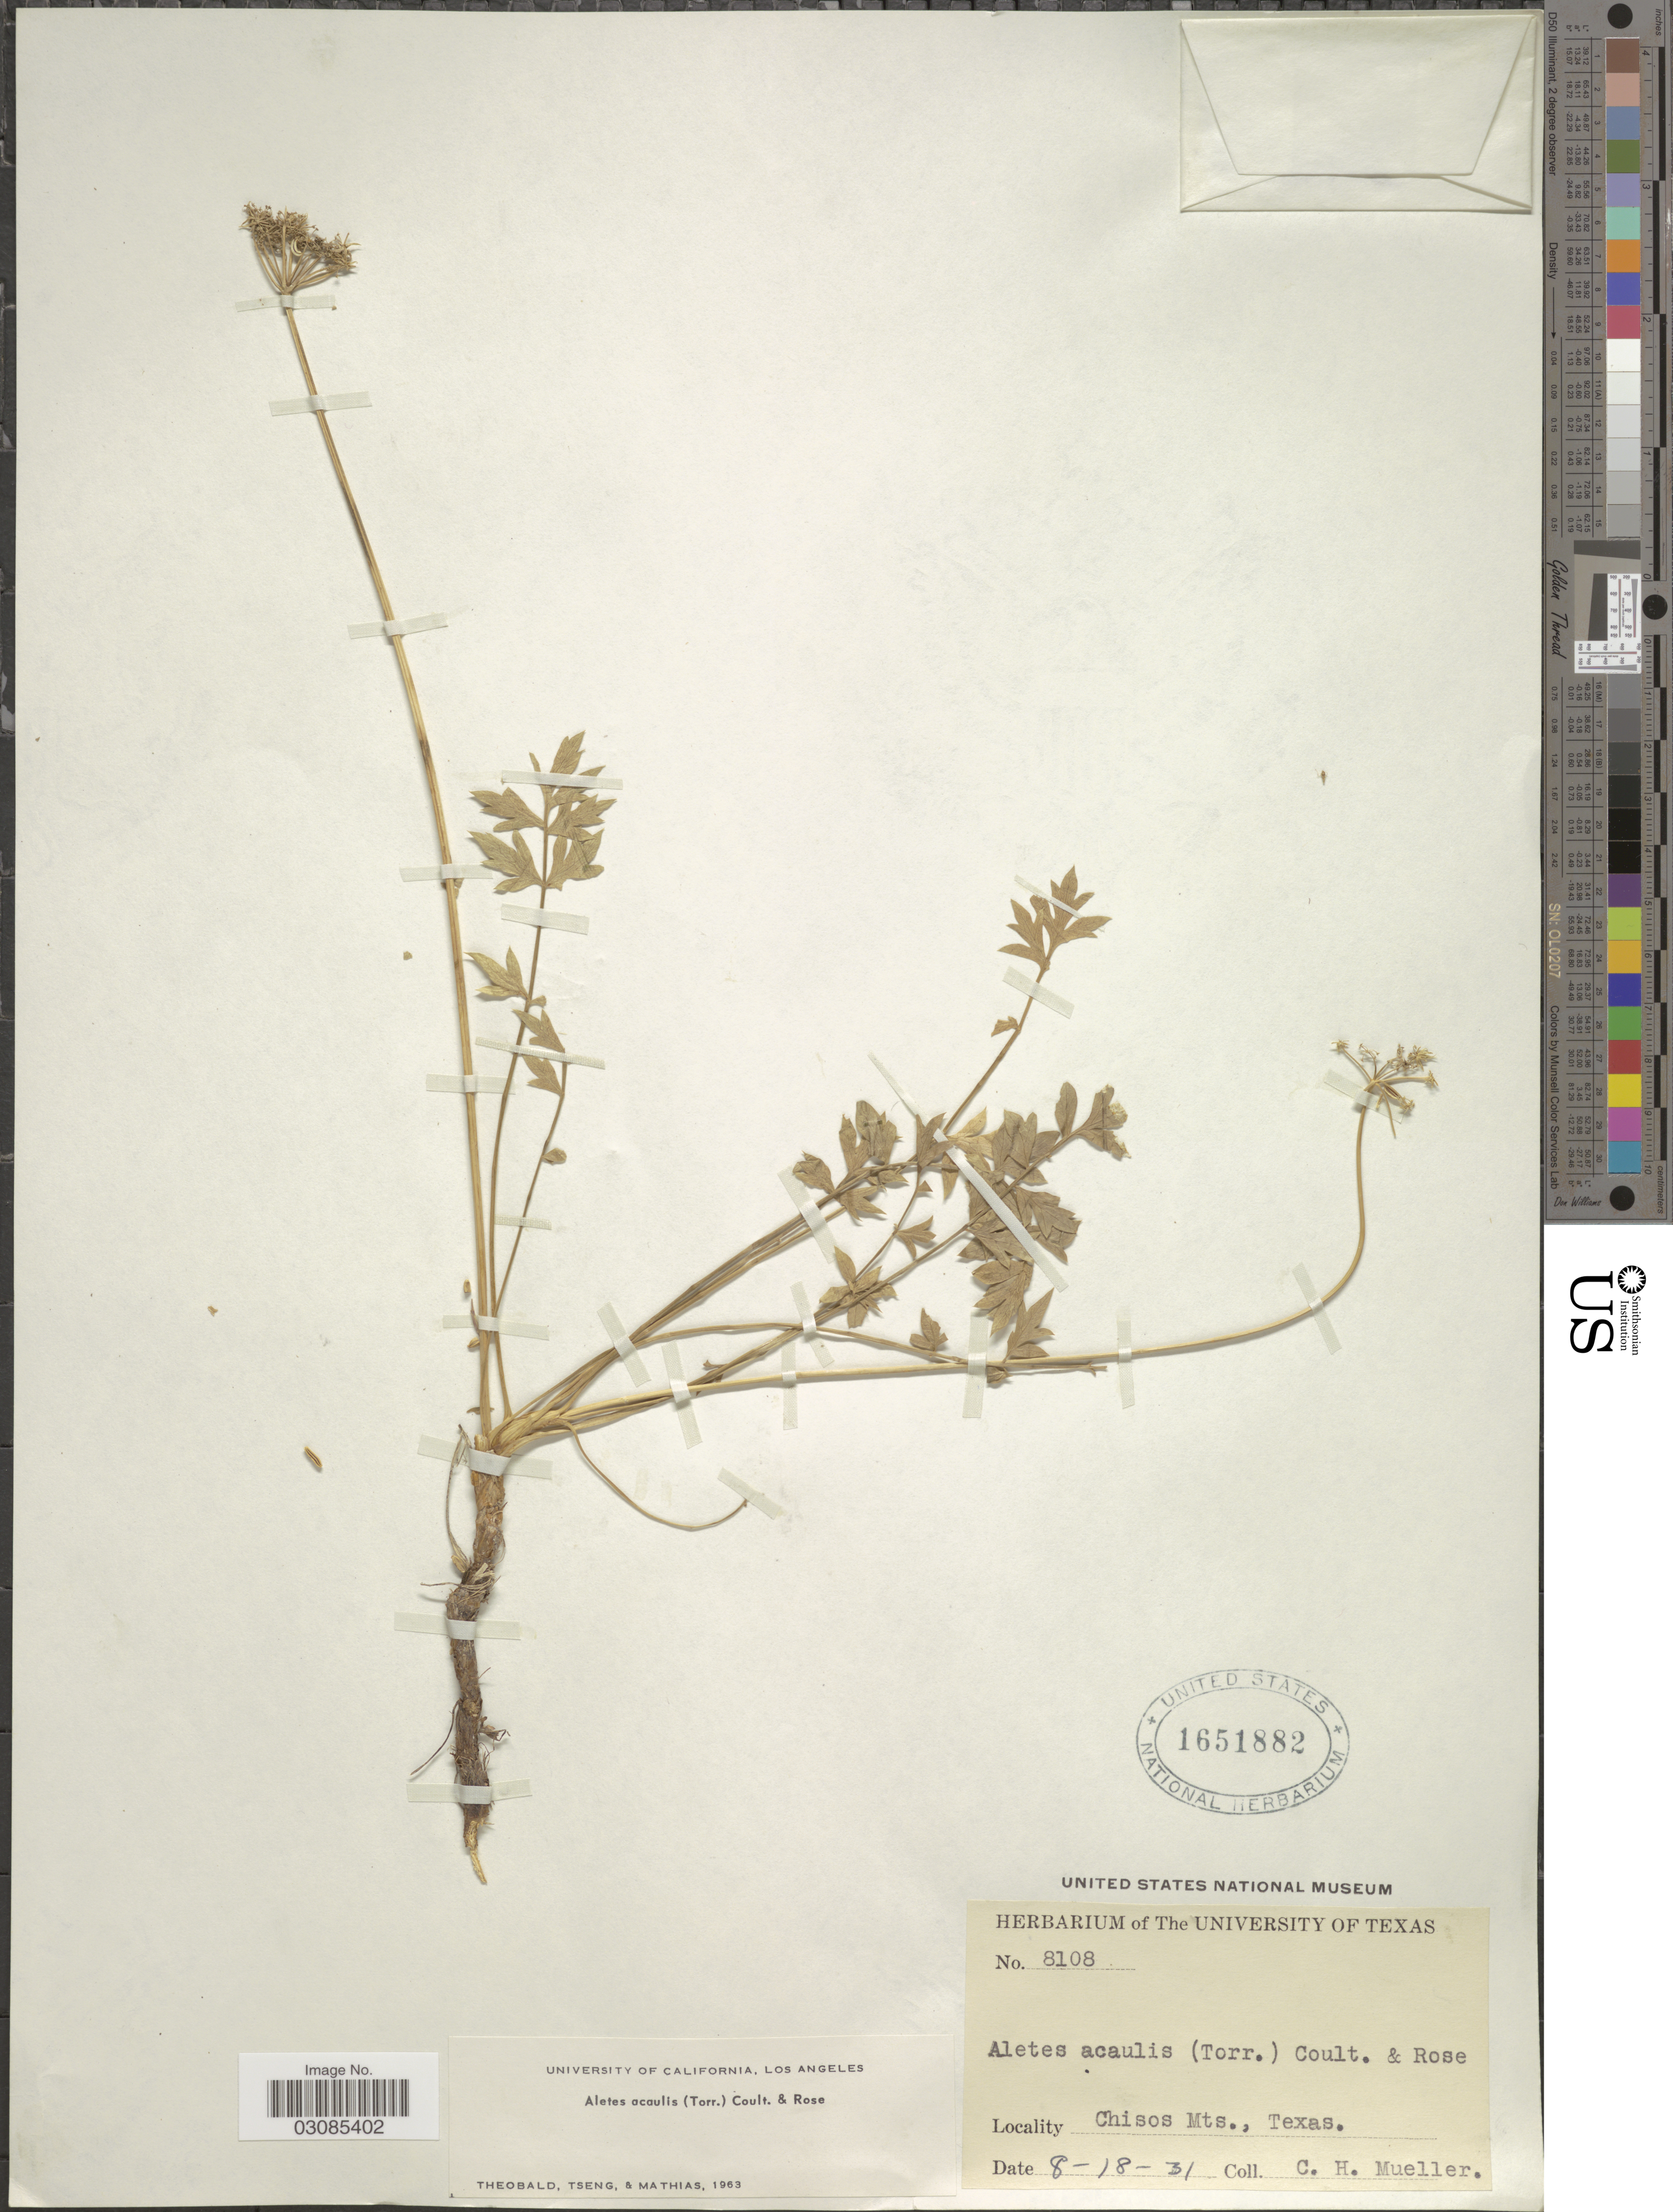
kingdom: Plantae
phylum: Tracheophyta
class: Magnoliopsida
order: Apiales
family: Apiaceae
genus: Aletes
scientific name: Aletes acaulis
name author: (Torr.) J.M. Coult. & Rose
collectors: C. H. Mueller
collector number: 8108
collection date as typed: Transcribed d/m/y: 18/8/31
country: United States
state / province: Texas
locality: Chisos Mts.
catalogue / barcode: US 1651882